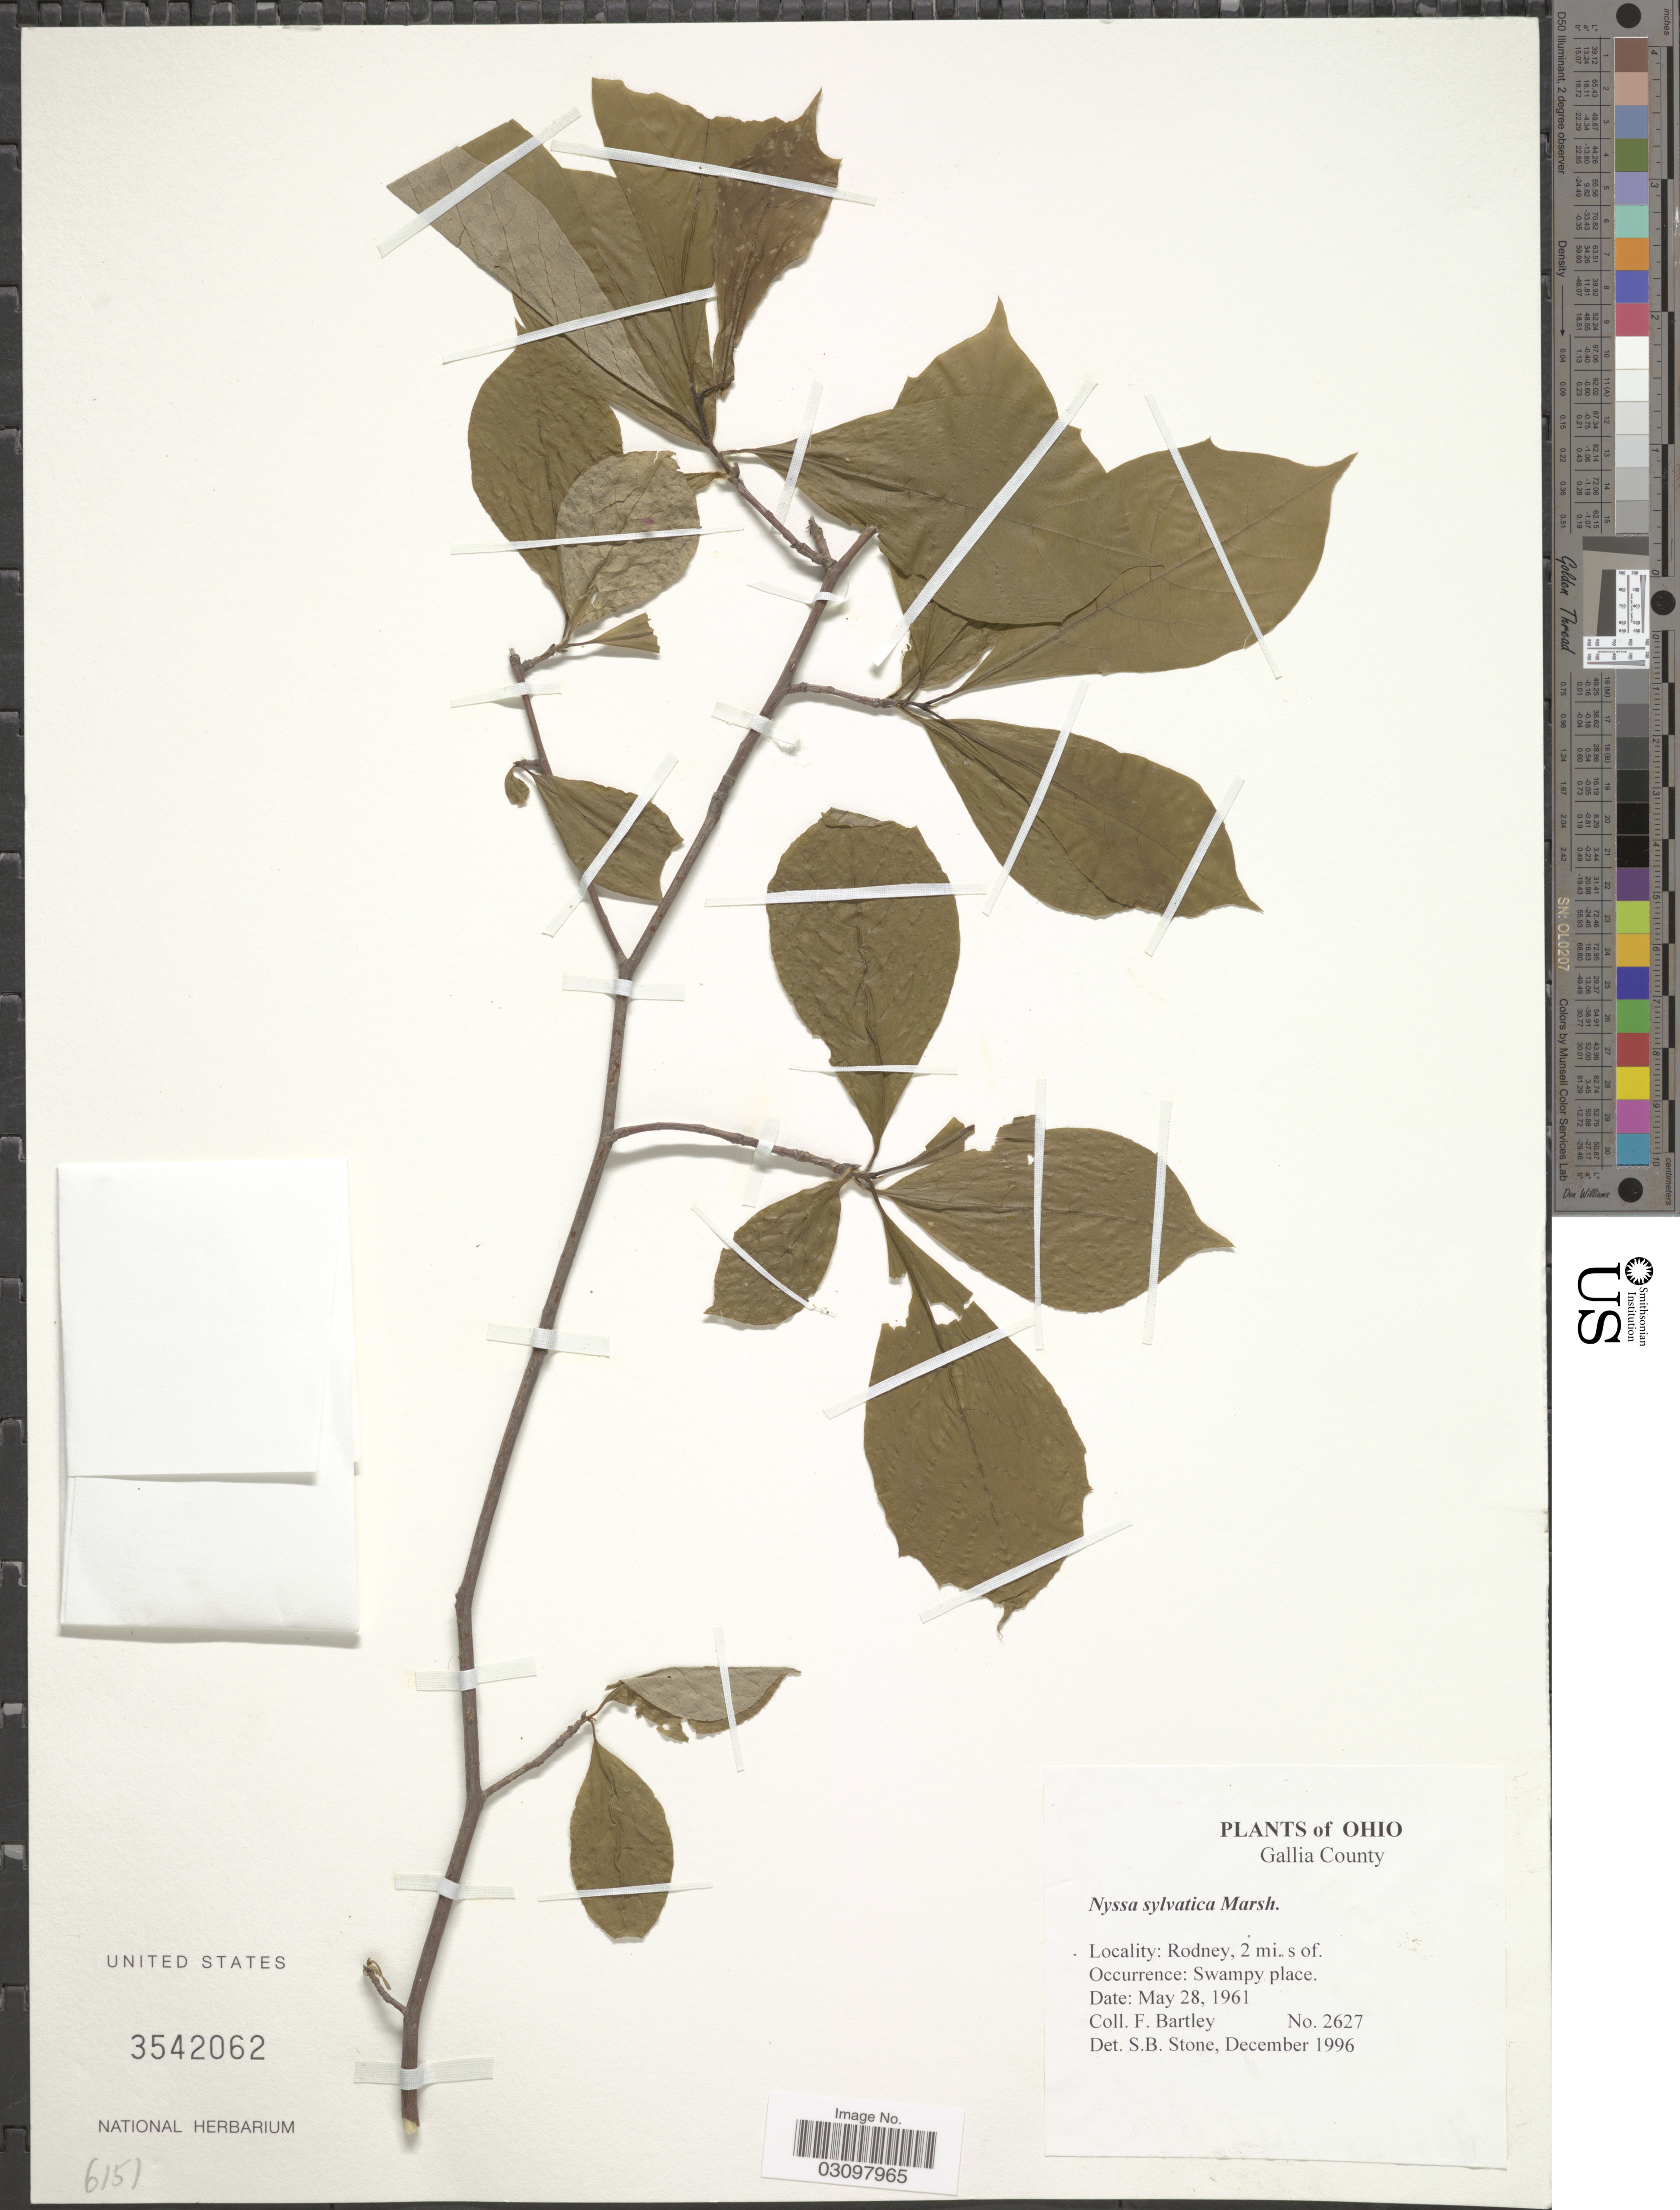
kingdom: Plantae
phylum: Tracheophyta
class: Magnoliopsida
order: Cornales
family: Nyssaceae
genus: Nyssa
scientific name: Nyssa sylvatica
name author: Marshall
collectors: F. Bartley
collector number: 2627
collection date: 1961-05-28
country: United States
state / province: Ohio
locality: Gallia County. Rodney, 2 mi. s of.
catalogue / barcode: US 3542062